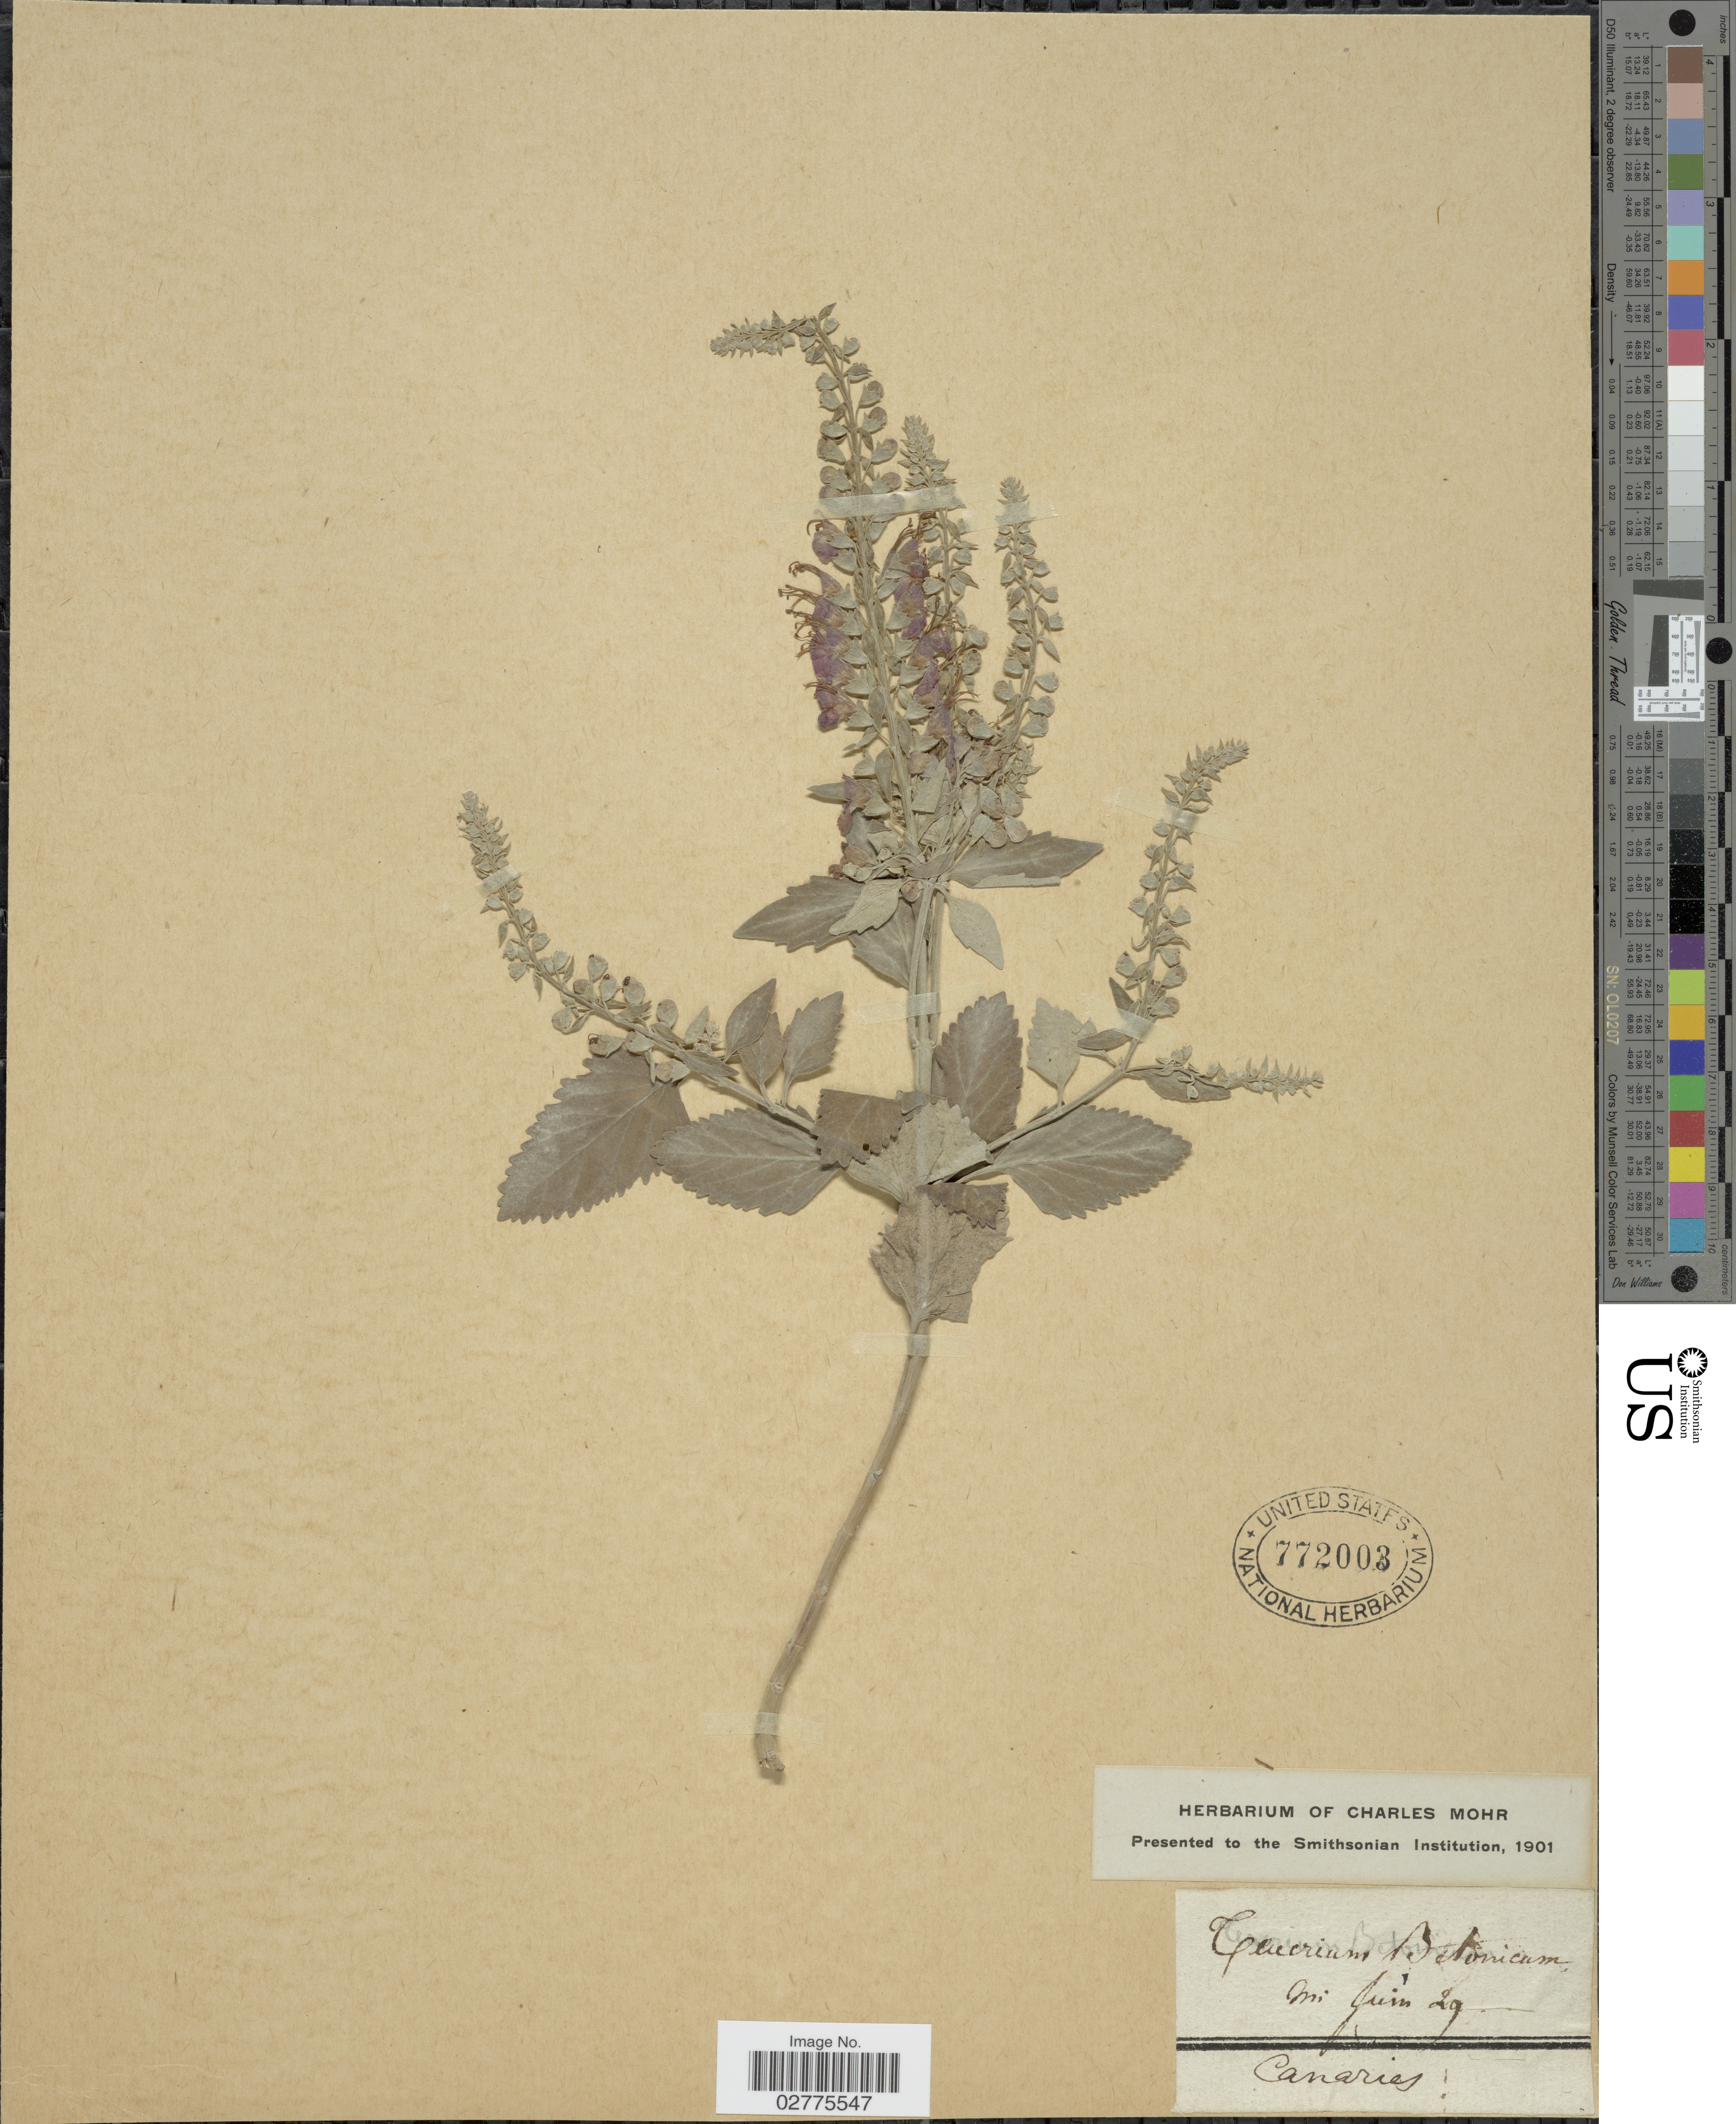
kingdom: Plantae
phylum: Tracheophyta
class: Magnoliopsida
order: Lamiales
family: Lamiaceae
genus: Teucrium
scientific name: Teucrium betonicum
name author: L'Hér.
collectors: ex herb. Charles Mohr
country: Spain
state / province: Canarias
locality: Canaries.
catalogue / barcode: US 772003